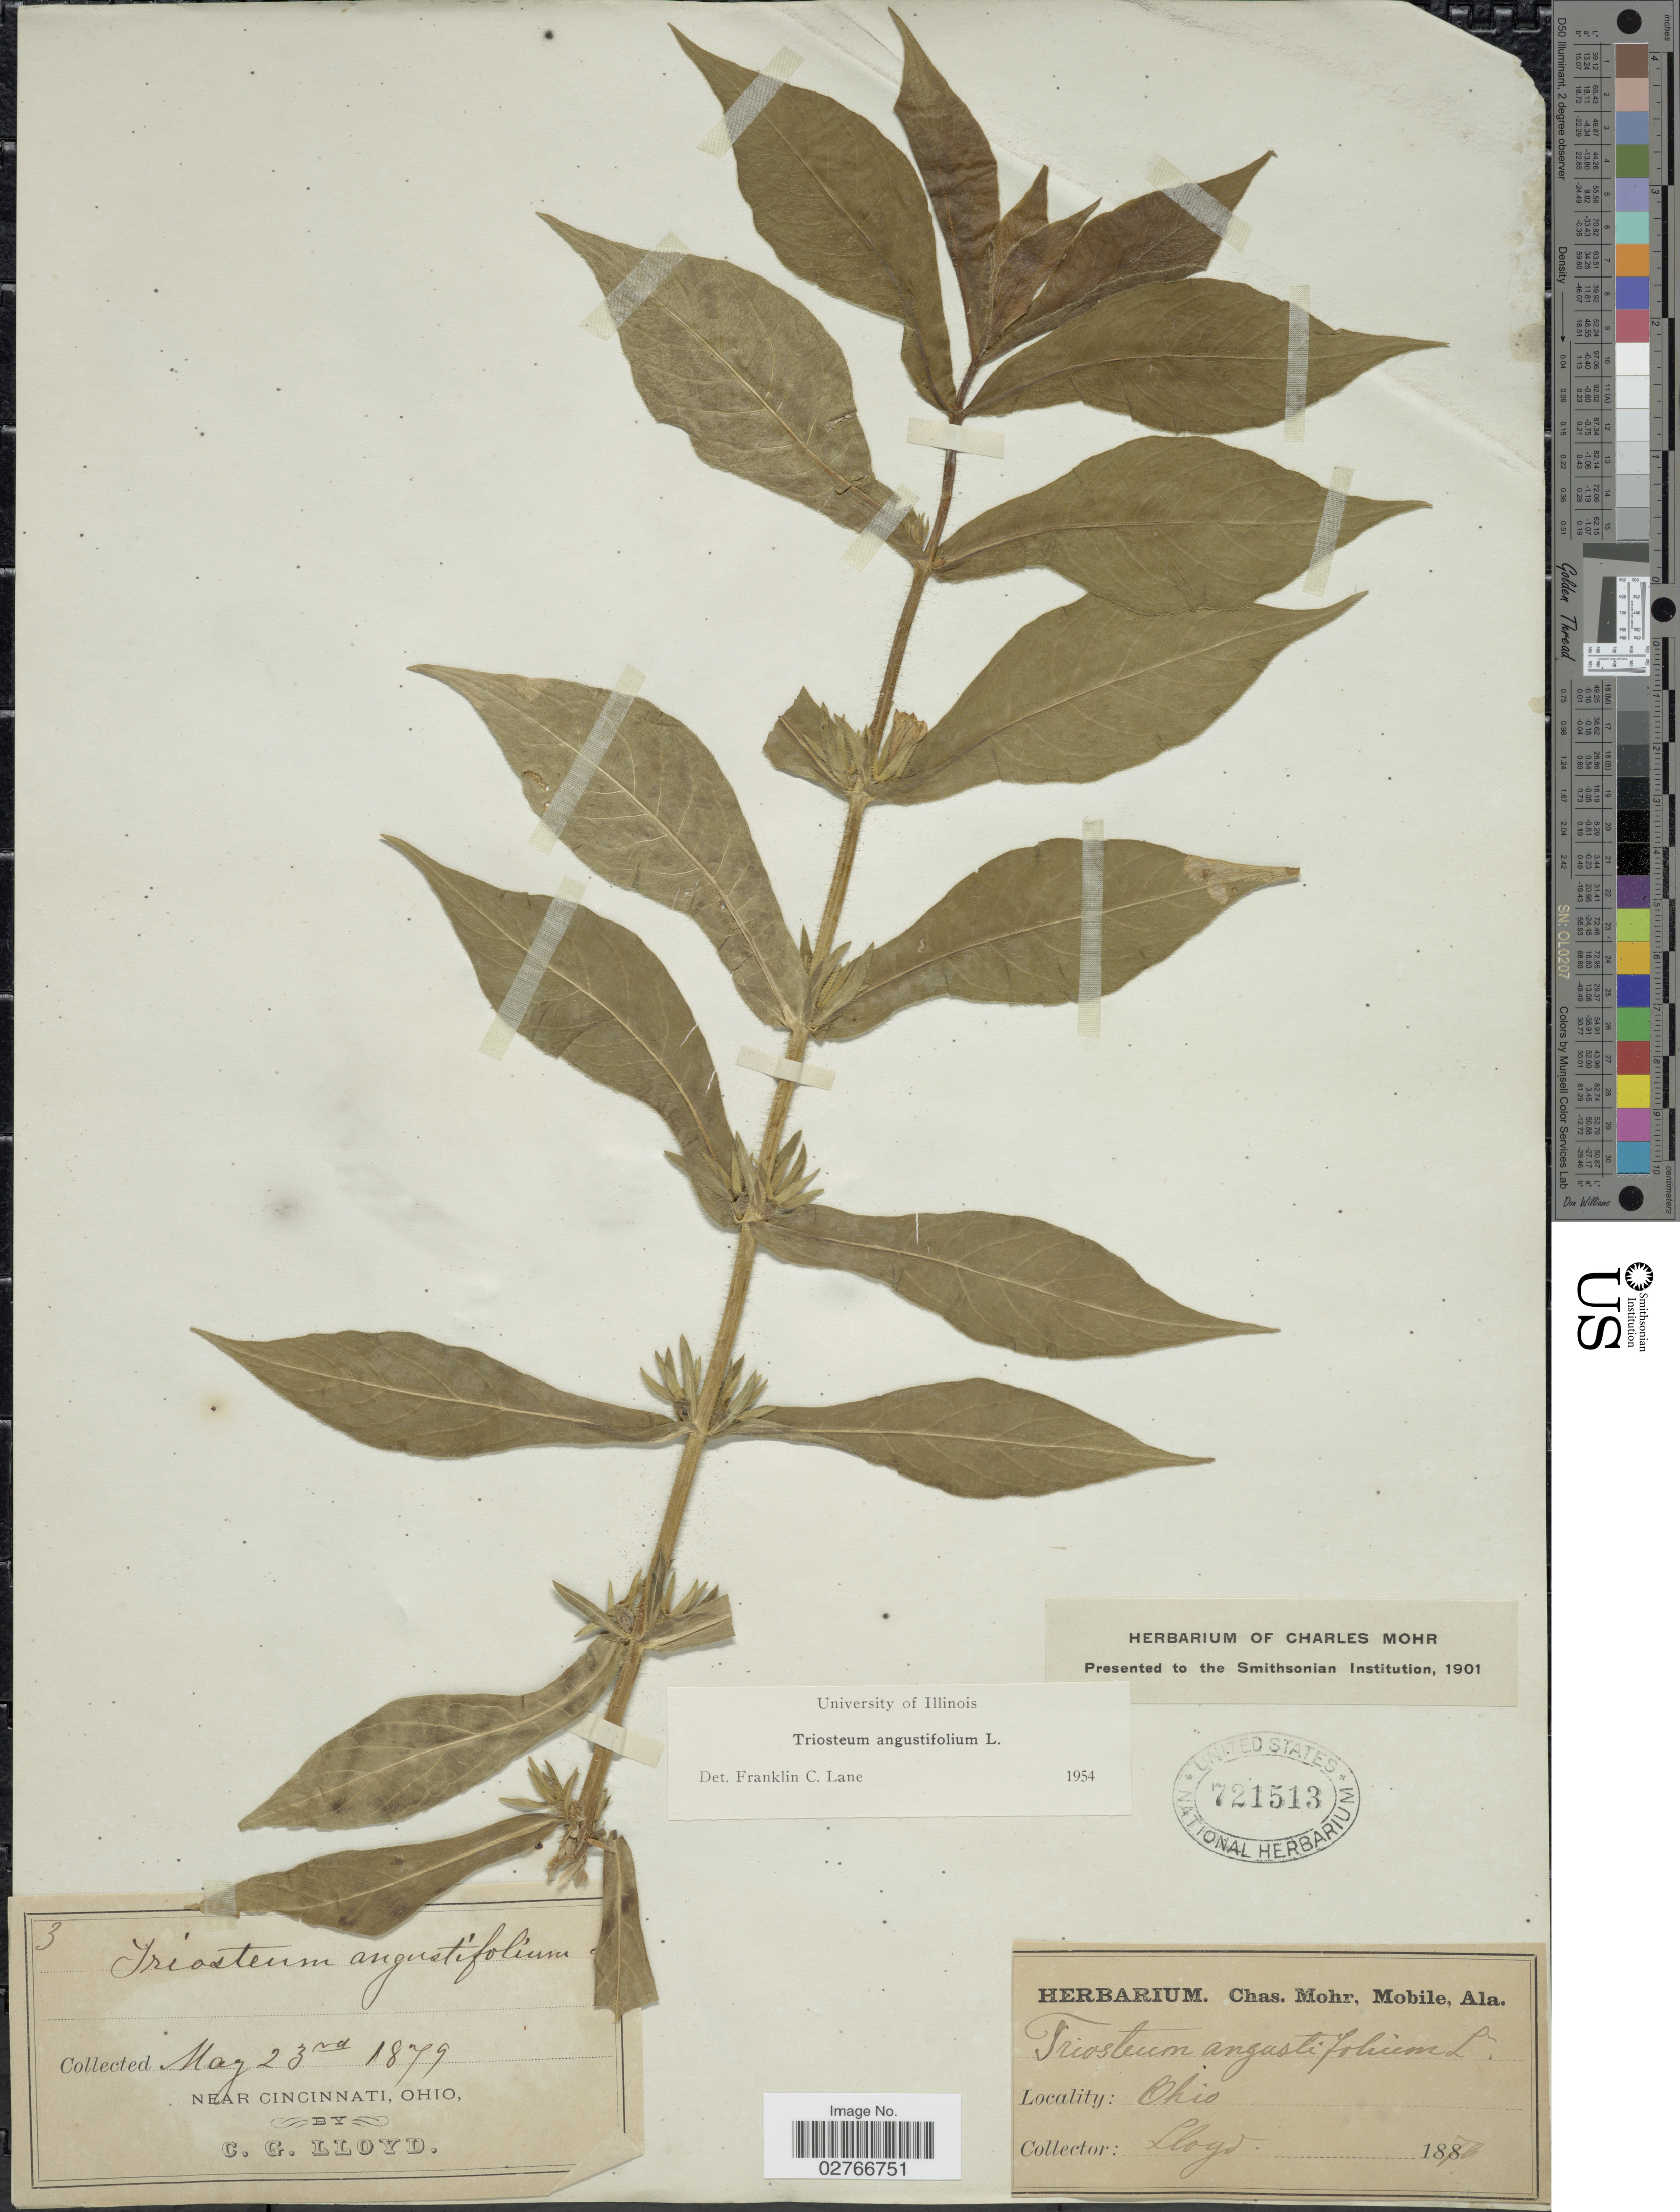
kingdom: Plantae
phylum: Tracheophyta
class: Magnoliopsida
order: Dipsacales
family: Caprifoliaceae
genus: Triosteum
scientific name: Triosteum angustifolium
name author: L.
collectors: C. G. Lloyd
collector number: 3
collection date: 1879-05-23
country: United States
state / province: Ohio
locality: Near Cincinnati.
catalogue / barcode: US 721513